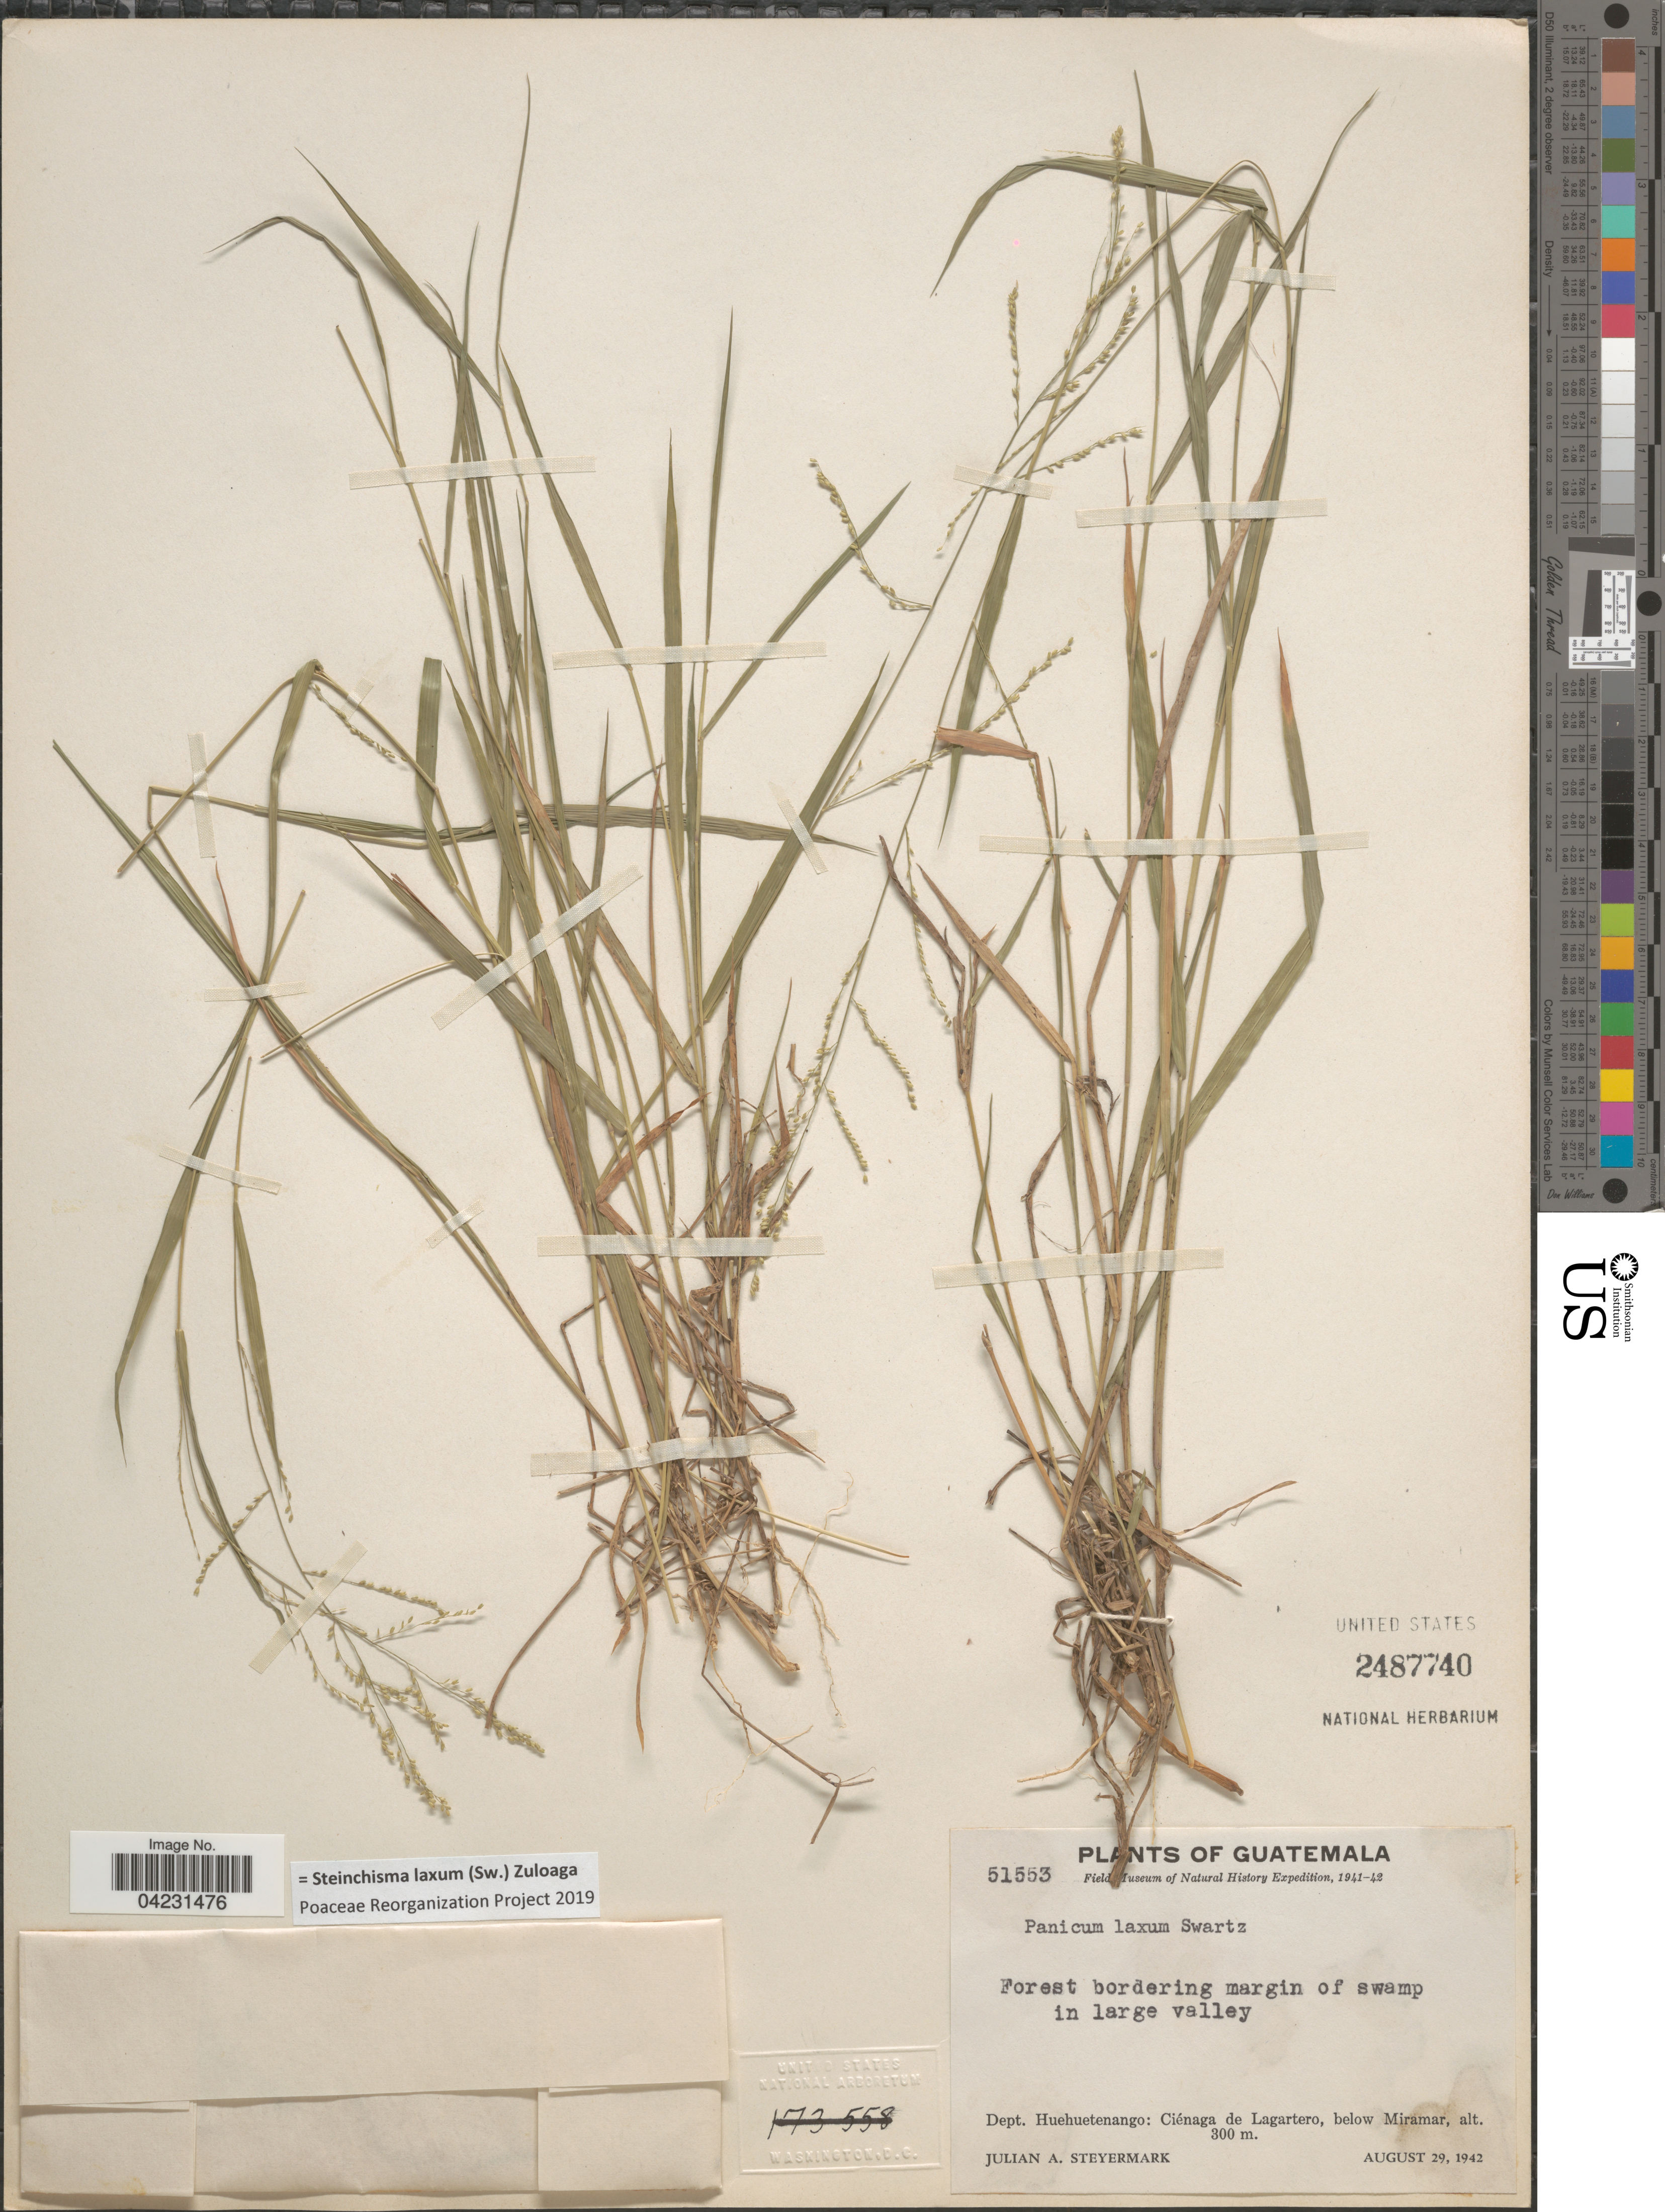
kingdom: Plantae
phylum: Tracheophyta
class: Liliopsida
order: Poales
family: Poaceae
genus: Steinchisma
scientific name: Steinchisma laxum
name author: (Sw.) Zuloaga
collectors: J. Steyermark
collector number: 51553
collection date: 1942-08-29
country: Guatemala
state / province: Huehuetenango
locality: Field Museum of Natural History Expedition, 1941-42. Dept. Huehuetenango: Ciénaga de Lagartero, below Miramar.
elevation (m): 300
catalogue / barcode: US 2487740